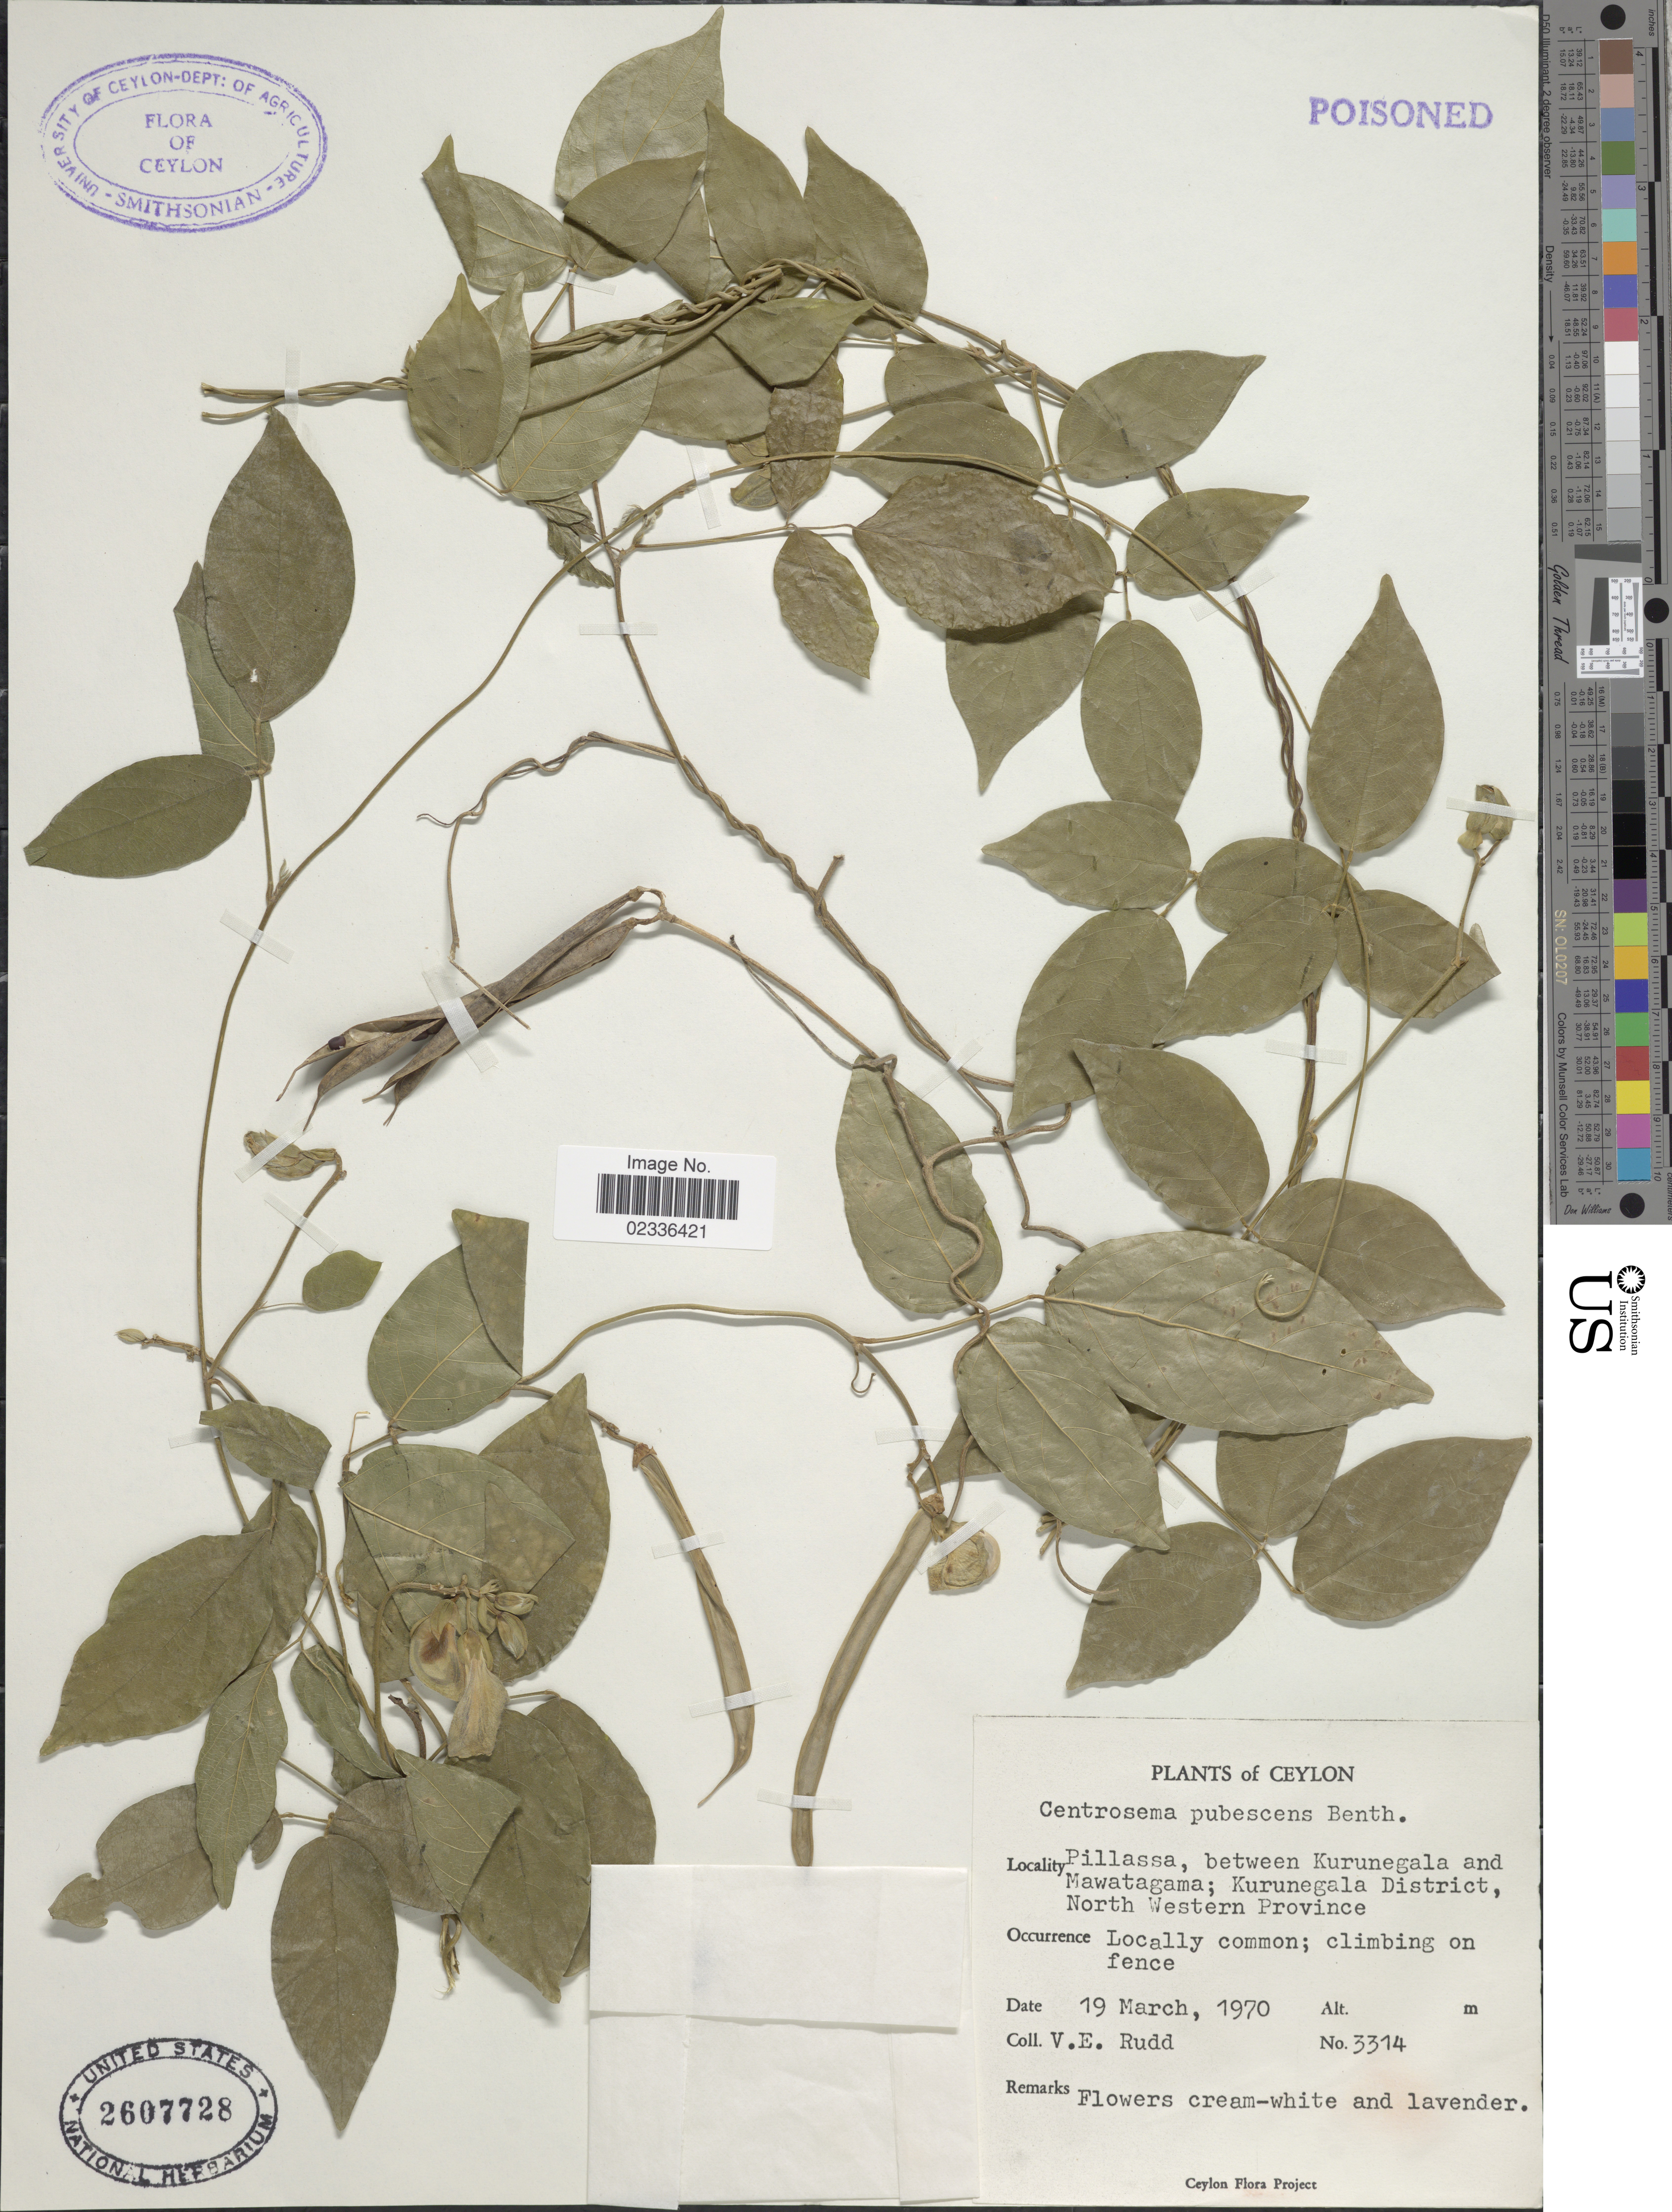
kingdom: Plantae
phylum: Tracheophyta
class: Magnoliopsida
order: Fabales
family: Fabaceae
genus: Centrosema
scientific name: Centrosema pubescens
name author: Benth.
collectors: V. E. Rudd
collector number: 3314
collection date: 1970-03-19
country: Sri Lanka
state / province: North Western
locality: Ceylon, Pillassa, between Kurungela District, North Western Province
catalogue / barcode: US 2607728